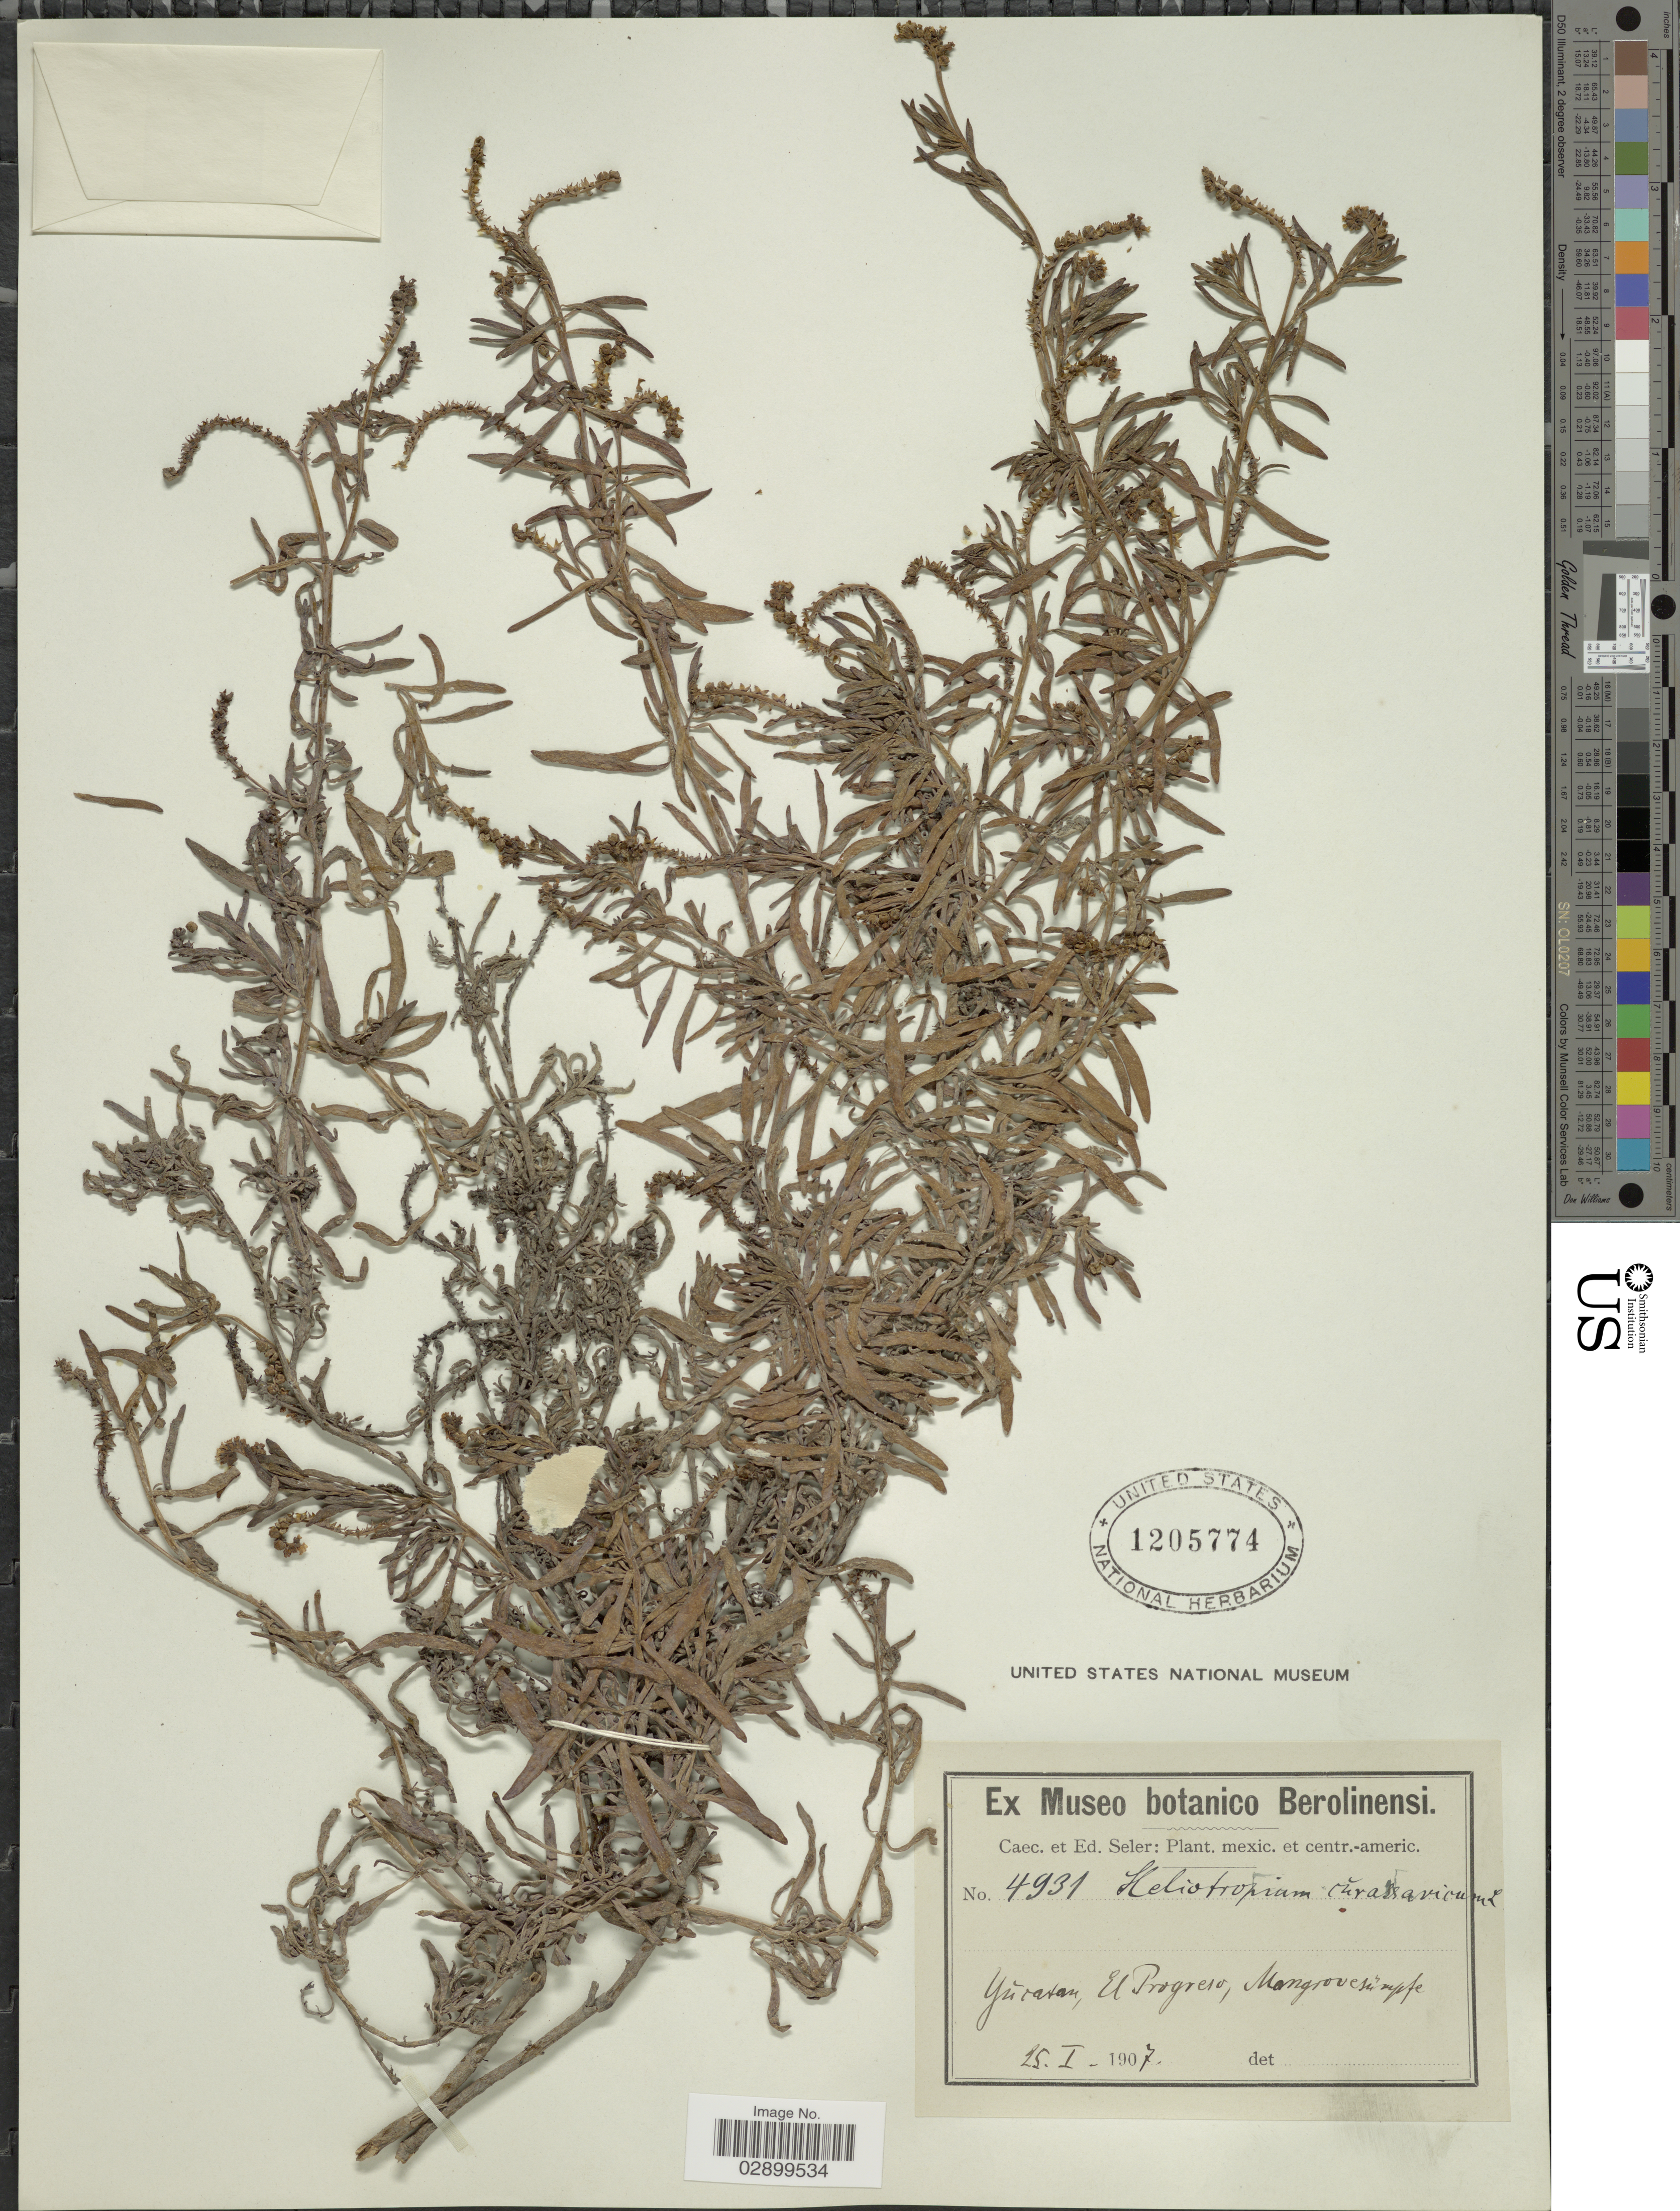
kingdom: Plantae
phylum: Tracheophyta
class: Magnoliopsida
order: Boraginales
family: Heliotropiaceae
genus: Heliotropium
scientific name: Heliotropium curassavicum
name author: L.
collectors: ex Caec. et Ed Seler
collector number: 4931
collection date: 1907-01-25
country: Mexico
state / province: Yucatán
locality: El Progreso, Mangrove sümpfe.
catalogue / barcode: US 1205774